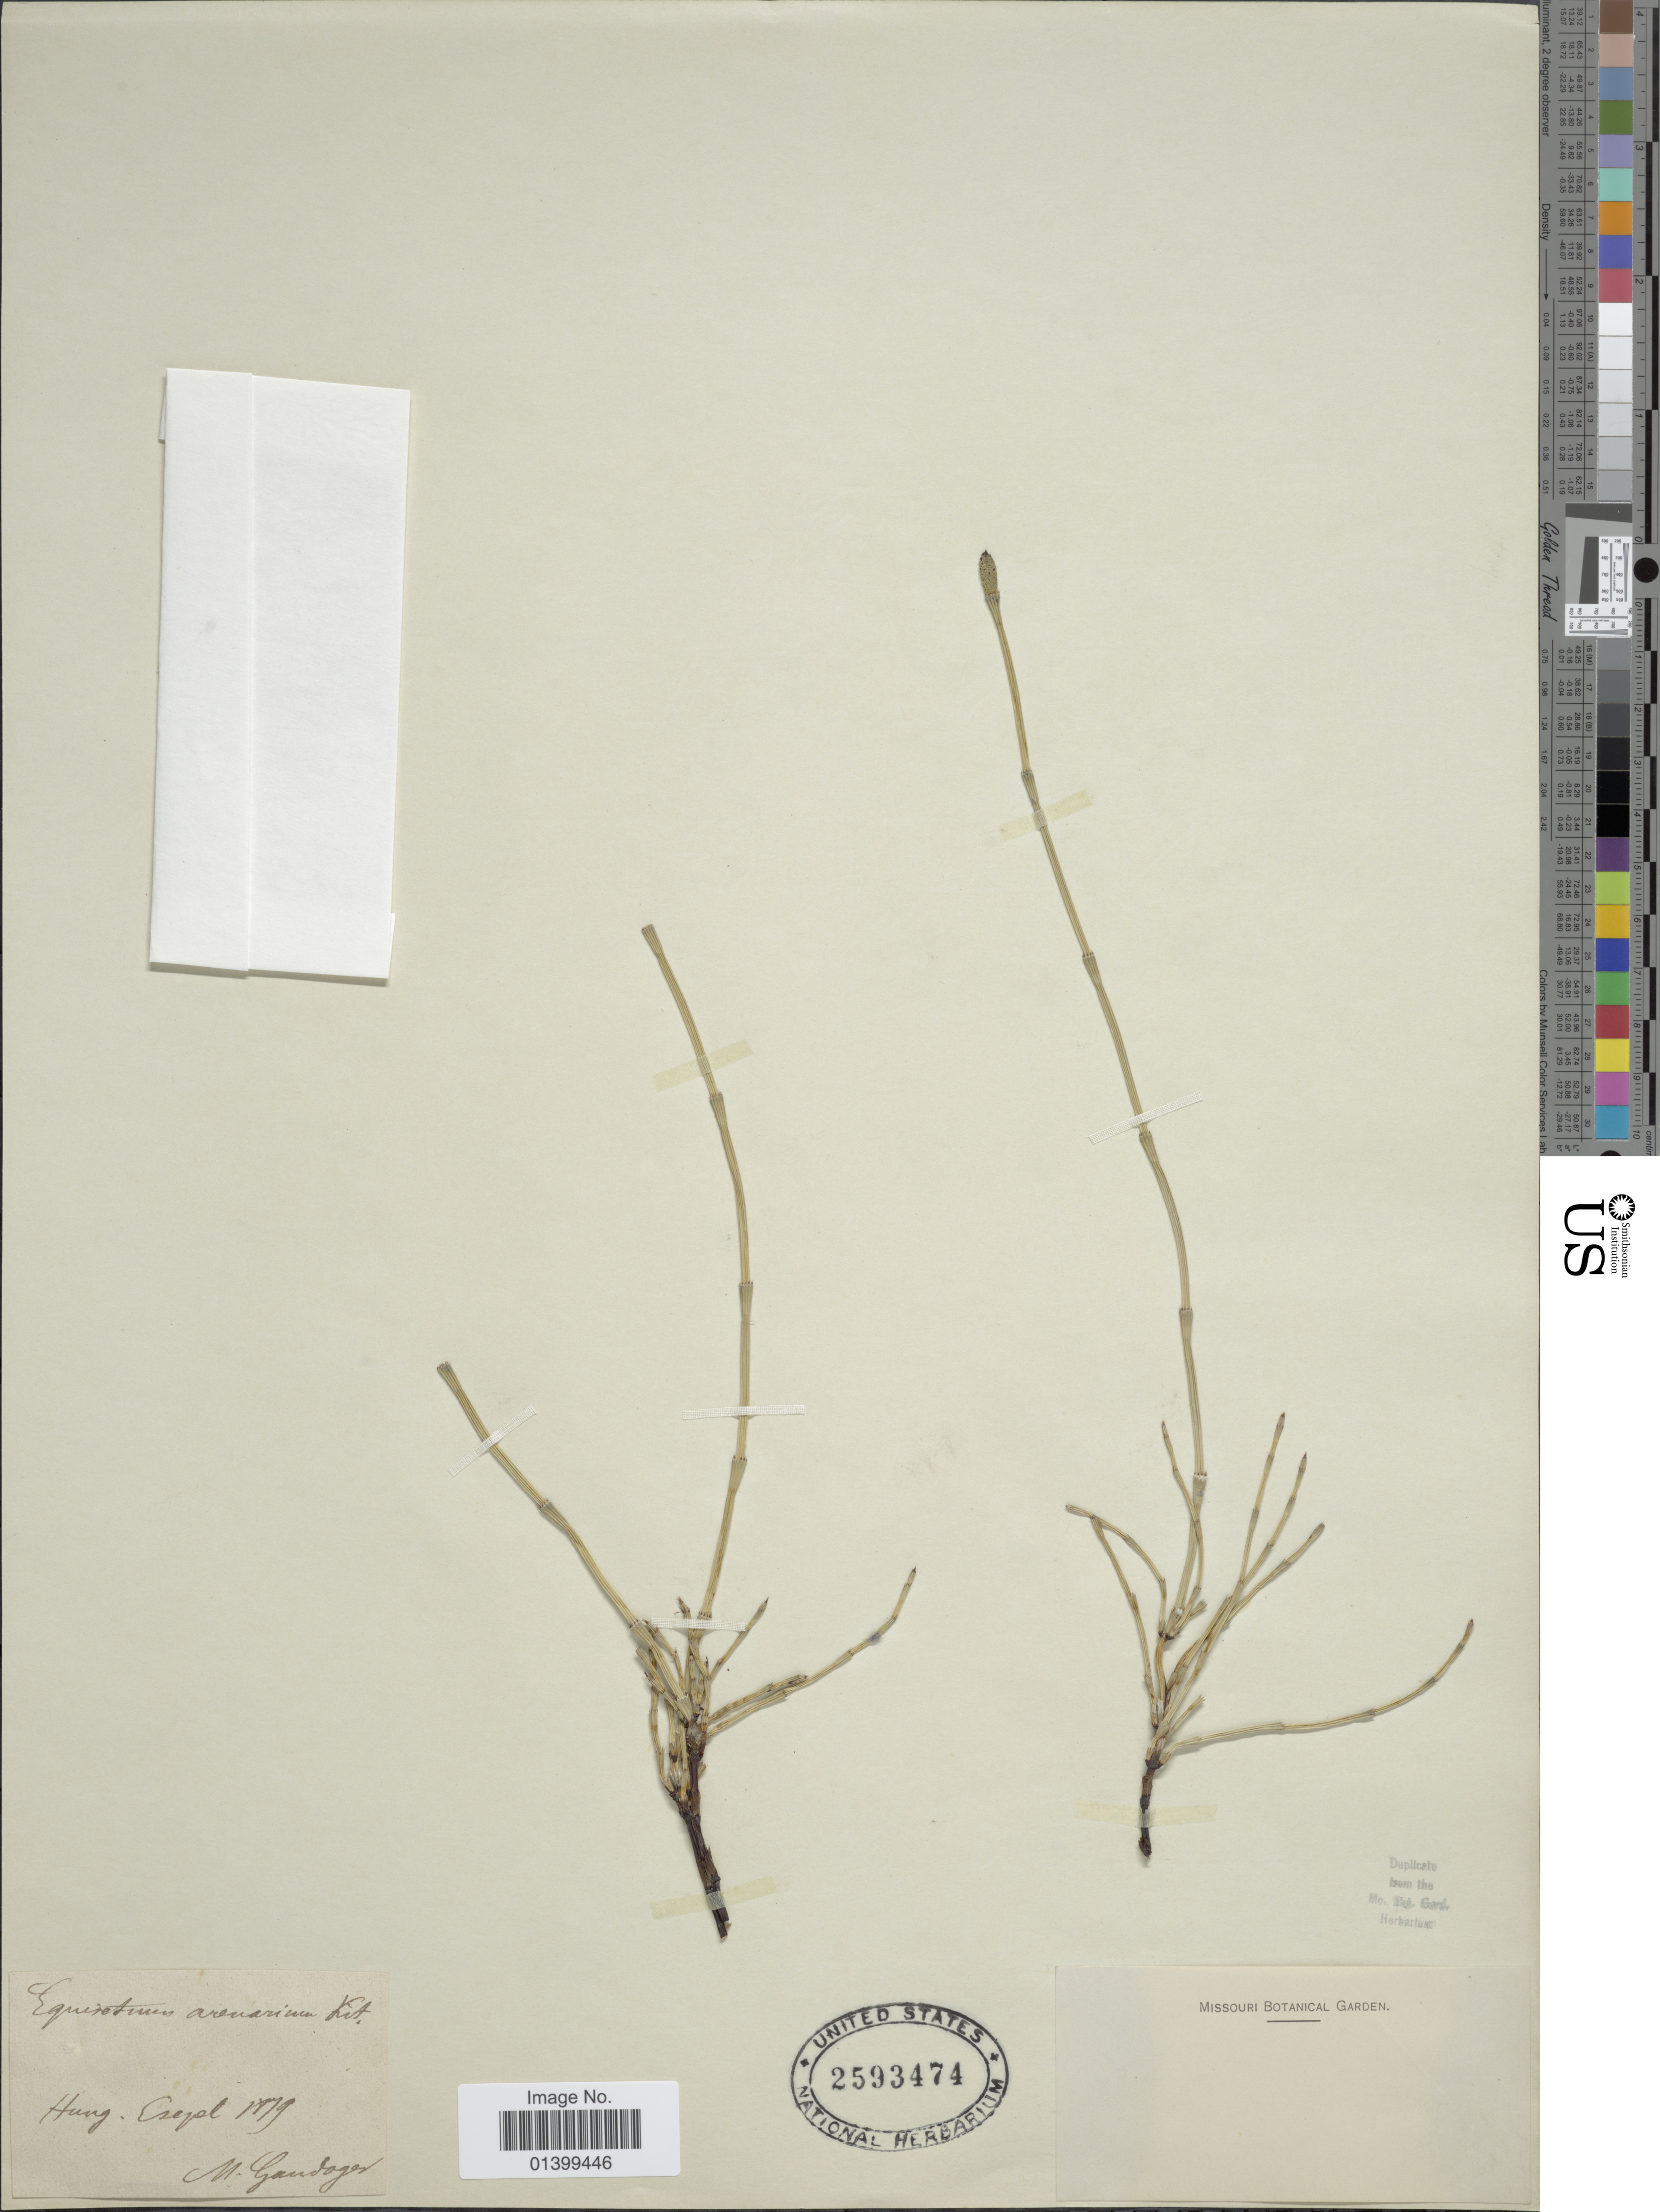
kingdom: Plantae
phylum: Tracheophyta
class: Polypodiopsida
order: Equisetales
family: Equisetaceae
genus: Equisetum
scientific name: Equisetum sp.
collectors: M. Gandoger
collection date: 1879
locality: Hung Esepl. [interpreted]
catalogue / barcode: US 2593474